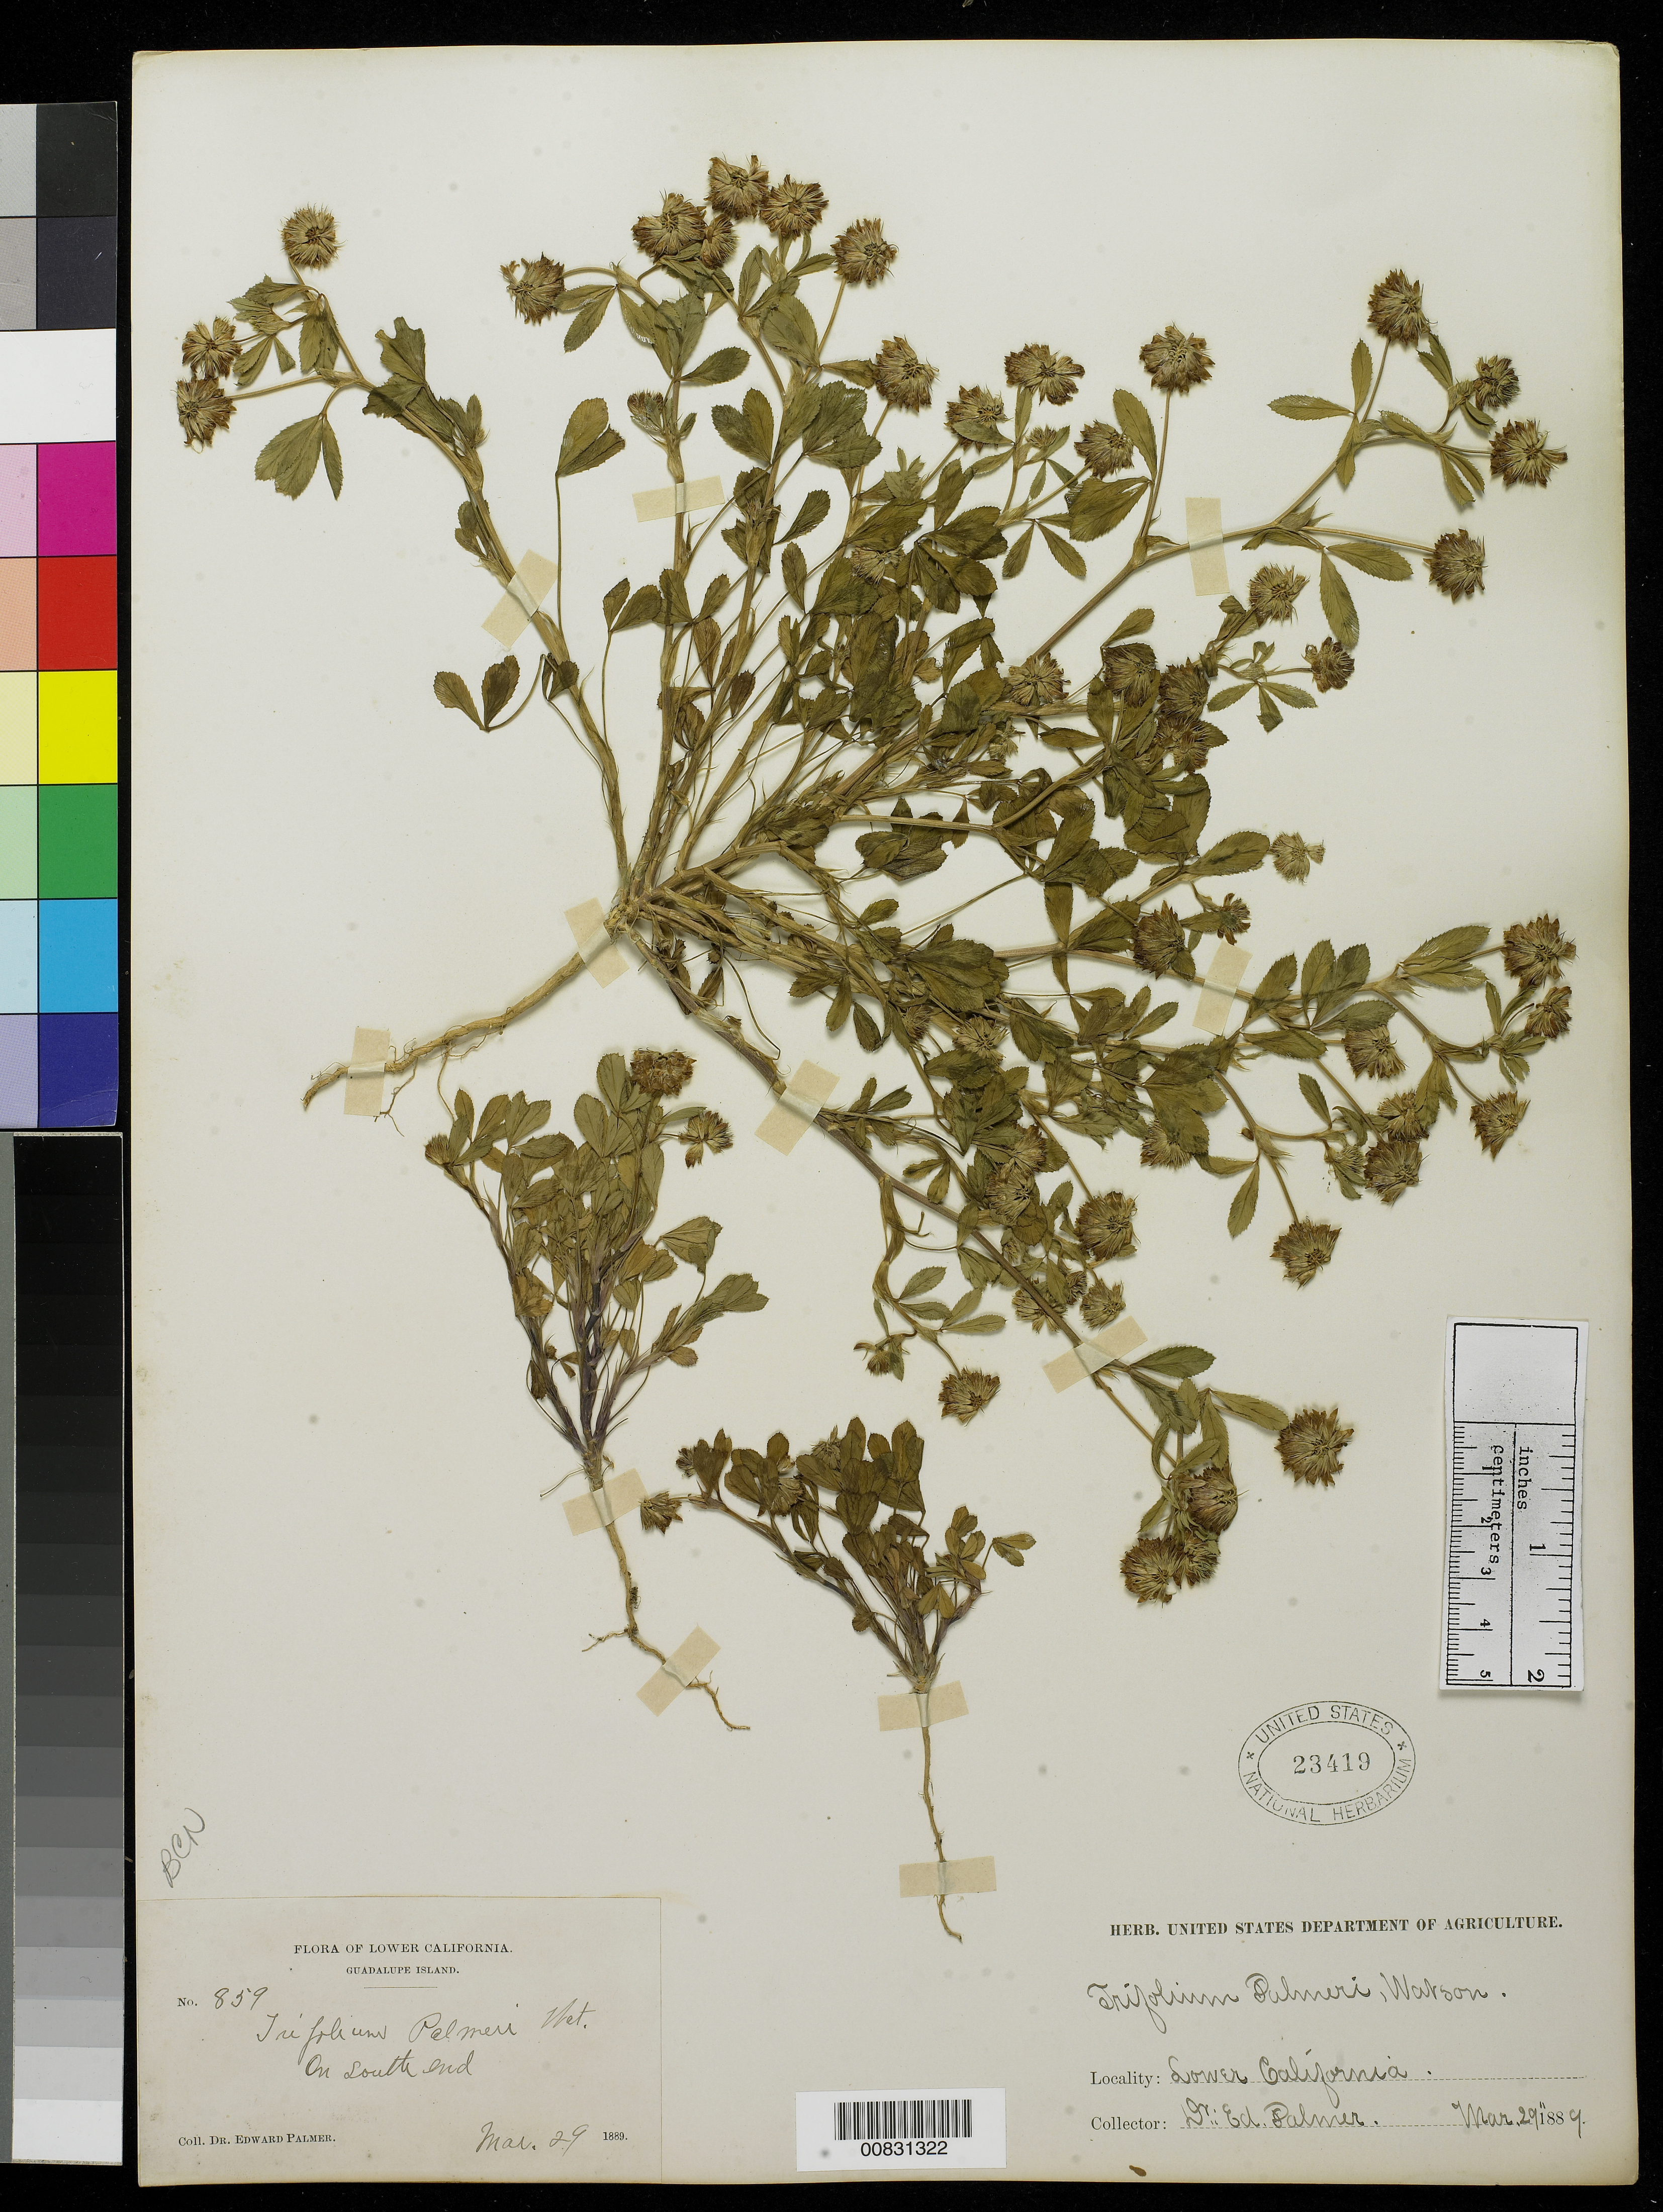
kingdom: Plantae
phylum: Tracheophyta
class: Magnoliopsida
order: Fabales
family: Fabaceae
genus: Trifolium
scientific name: Trifolium palmeri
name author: S. Watson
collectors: E. Palmer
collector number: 859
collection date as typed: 29 Mar 1889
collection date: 1889-03-29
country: Mexico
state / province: Baja California Norte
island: Guadalupe I.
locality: Guadalupe Island, Baja California. On south end.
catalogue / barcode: US 23419